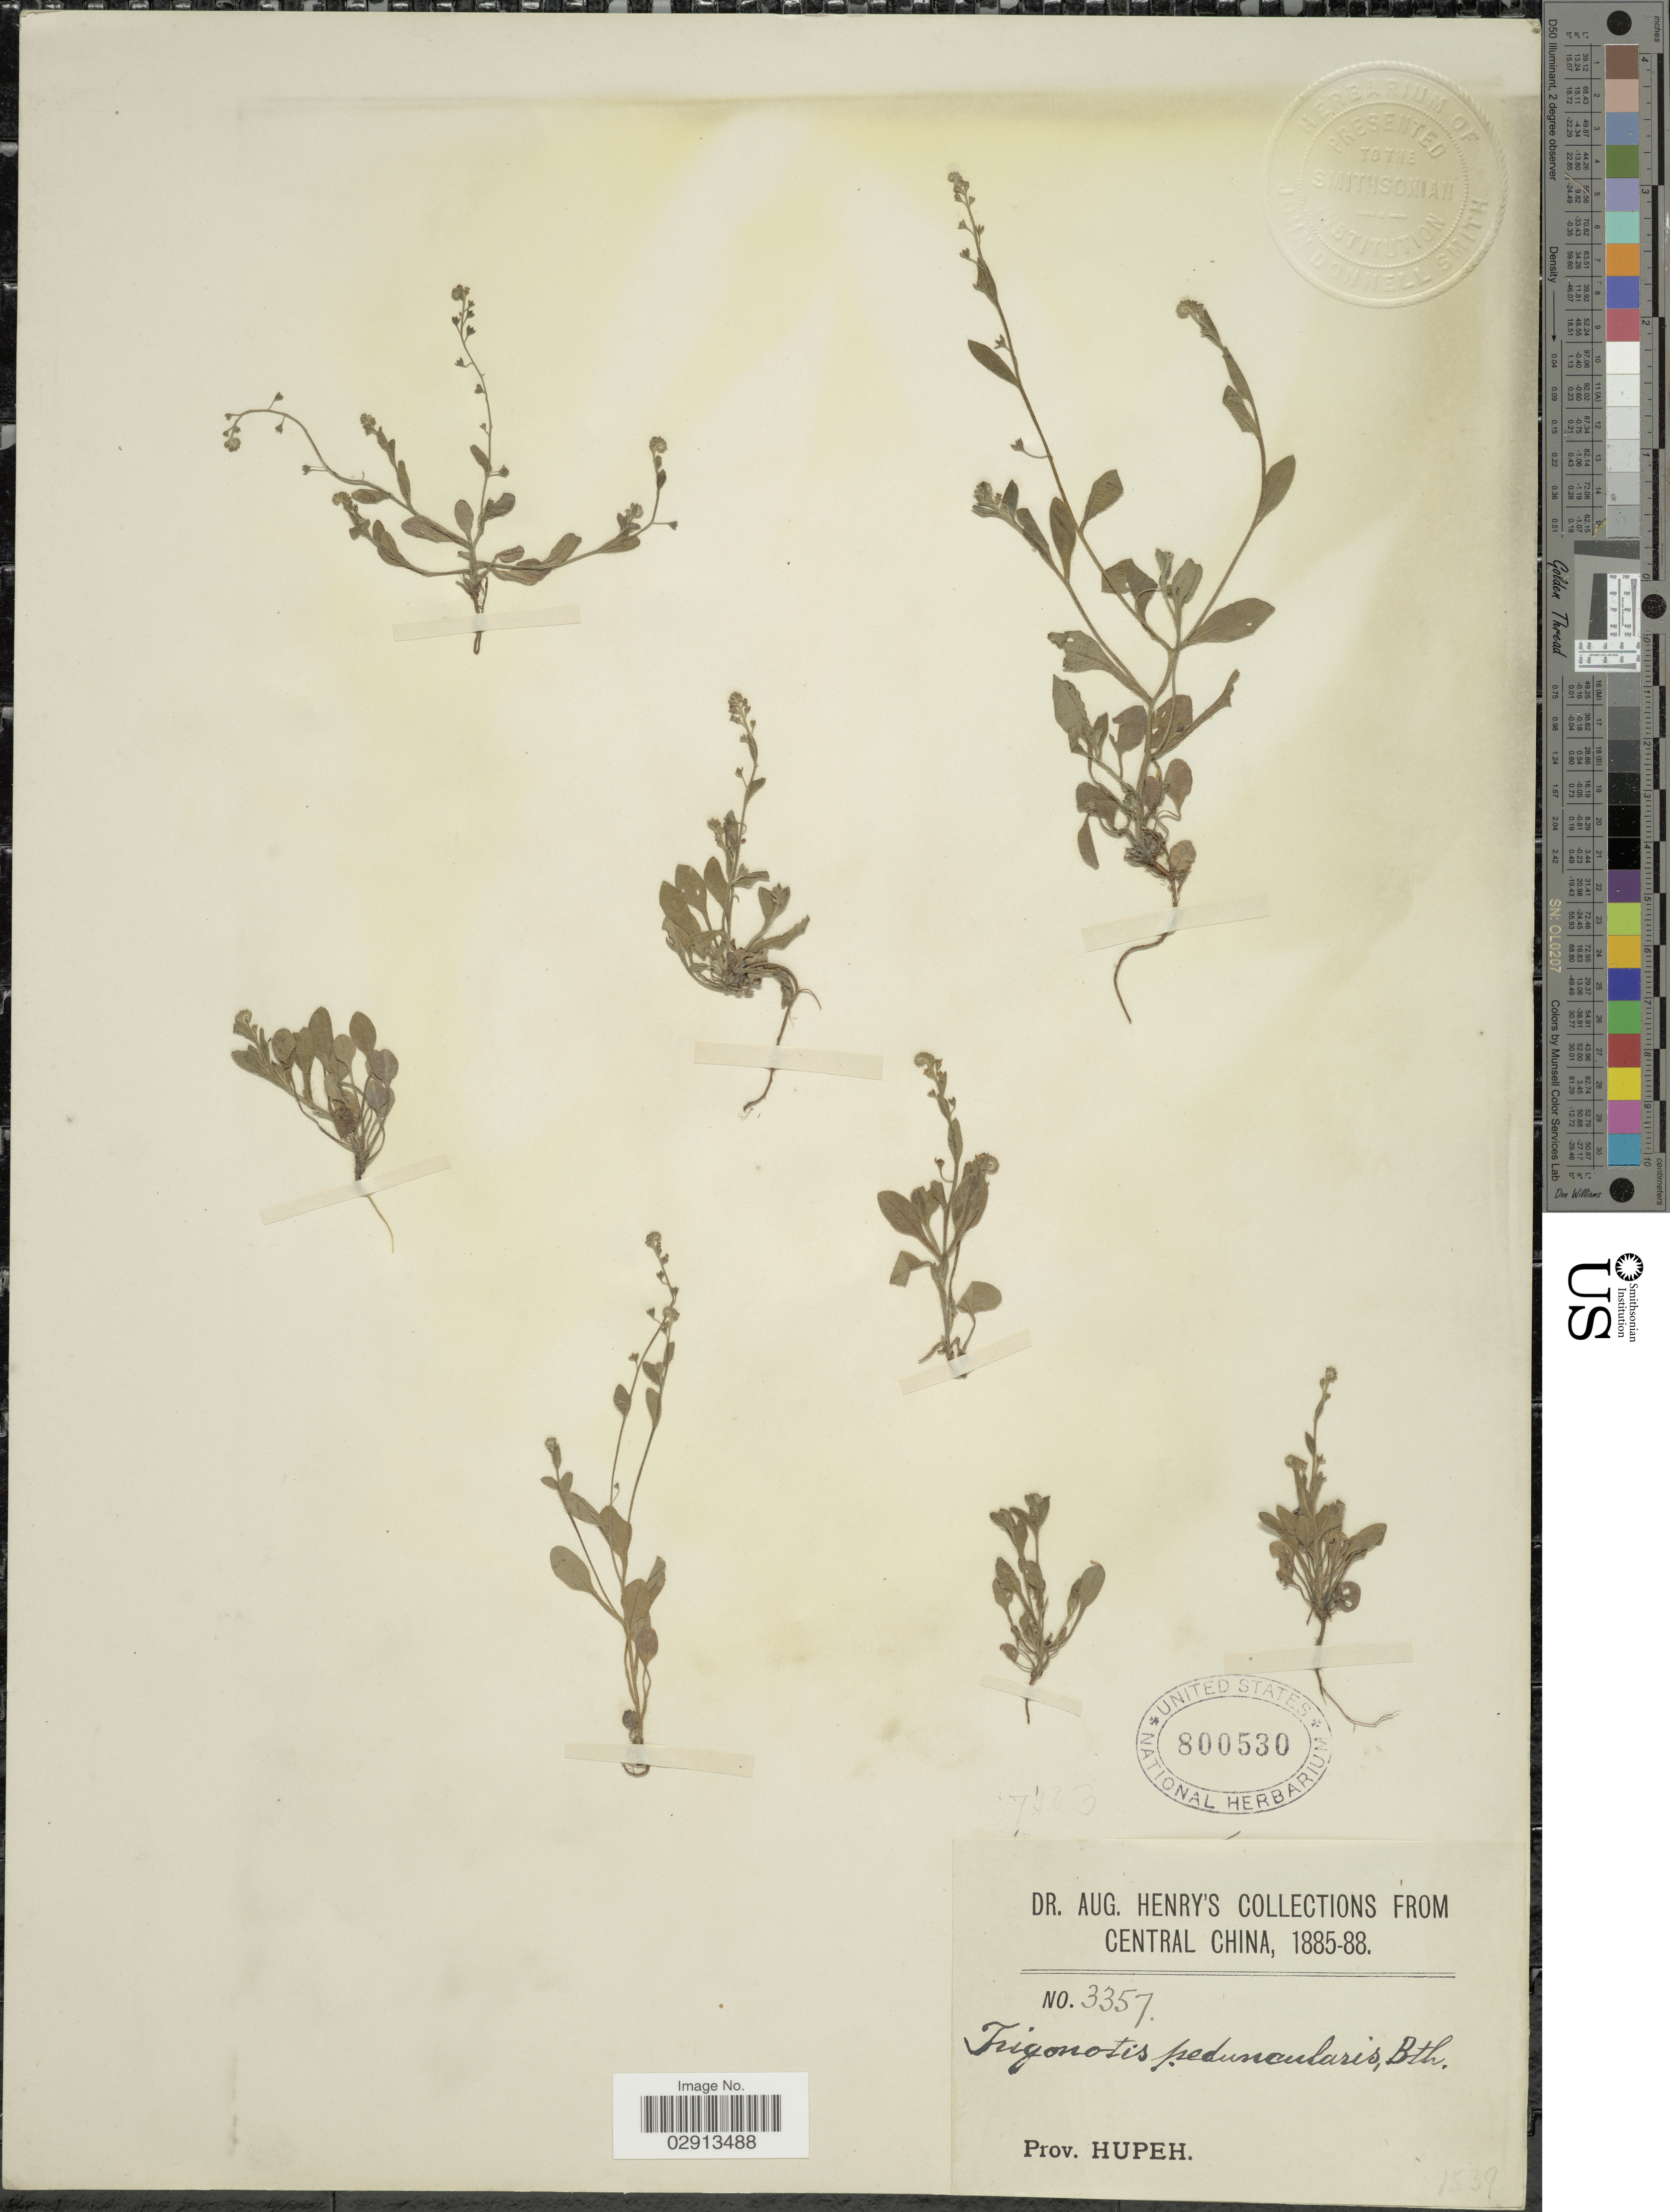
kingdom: Plantae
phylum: Tracheophyta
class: Magnoliopsida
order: Boraginales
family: Boraginaceae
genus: Trigonotis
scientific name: Trigonotis peduncularis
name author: (Trevis.) Benth. ex Baker et al.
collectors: A. Henry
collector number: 3357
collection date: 1885/1888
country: China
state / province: Hubei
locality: Central China. Prov. Hupeh.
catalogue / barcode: US 800530